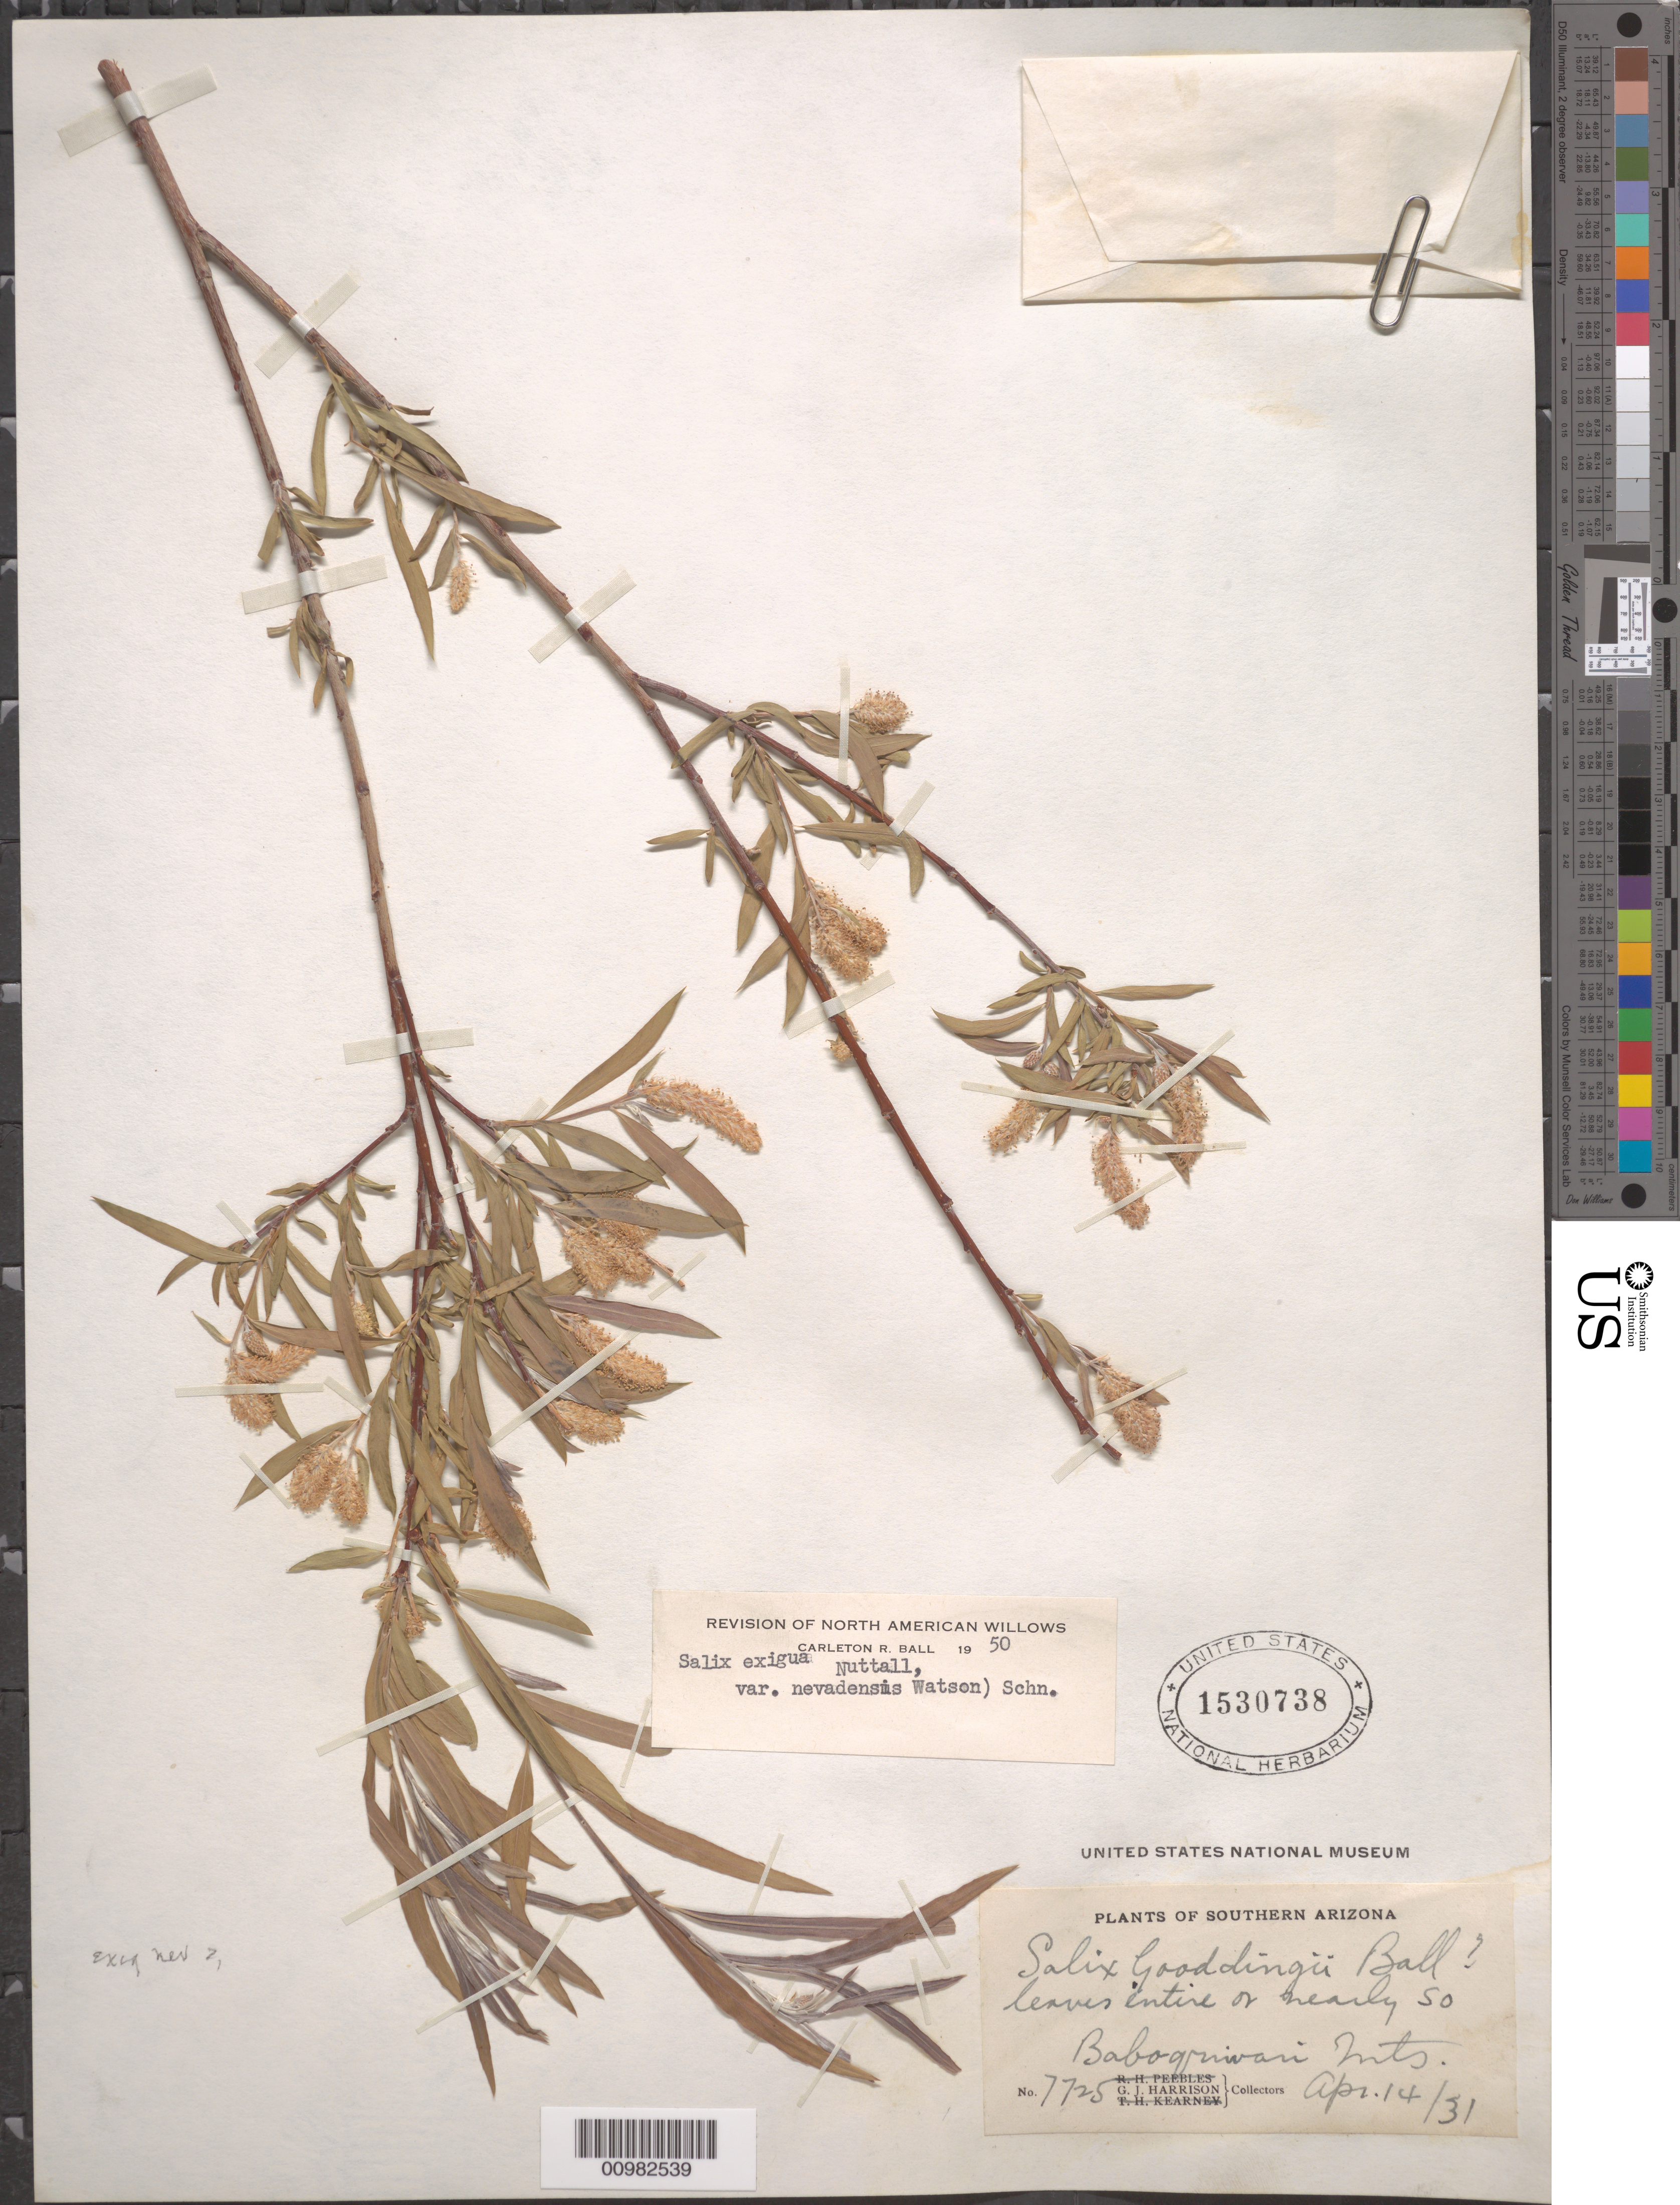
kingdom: Plantae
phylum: Tracheophyta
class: Magnoliopsida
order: Malpighiales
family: Salicaceae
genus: Salix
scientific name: Salix exigua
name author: Nutt.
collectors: G. J. Harrison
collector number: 7725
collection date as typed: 14 Apr 1931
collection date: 1931-04-14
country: United States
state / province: Arizona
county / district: Pima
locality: Baboquivari Mountains.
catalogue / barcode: US 1530738